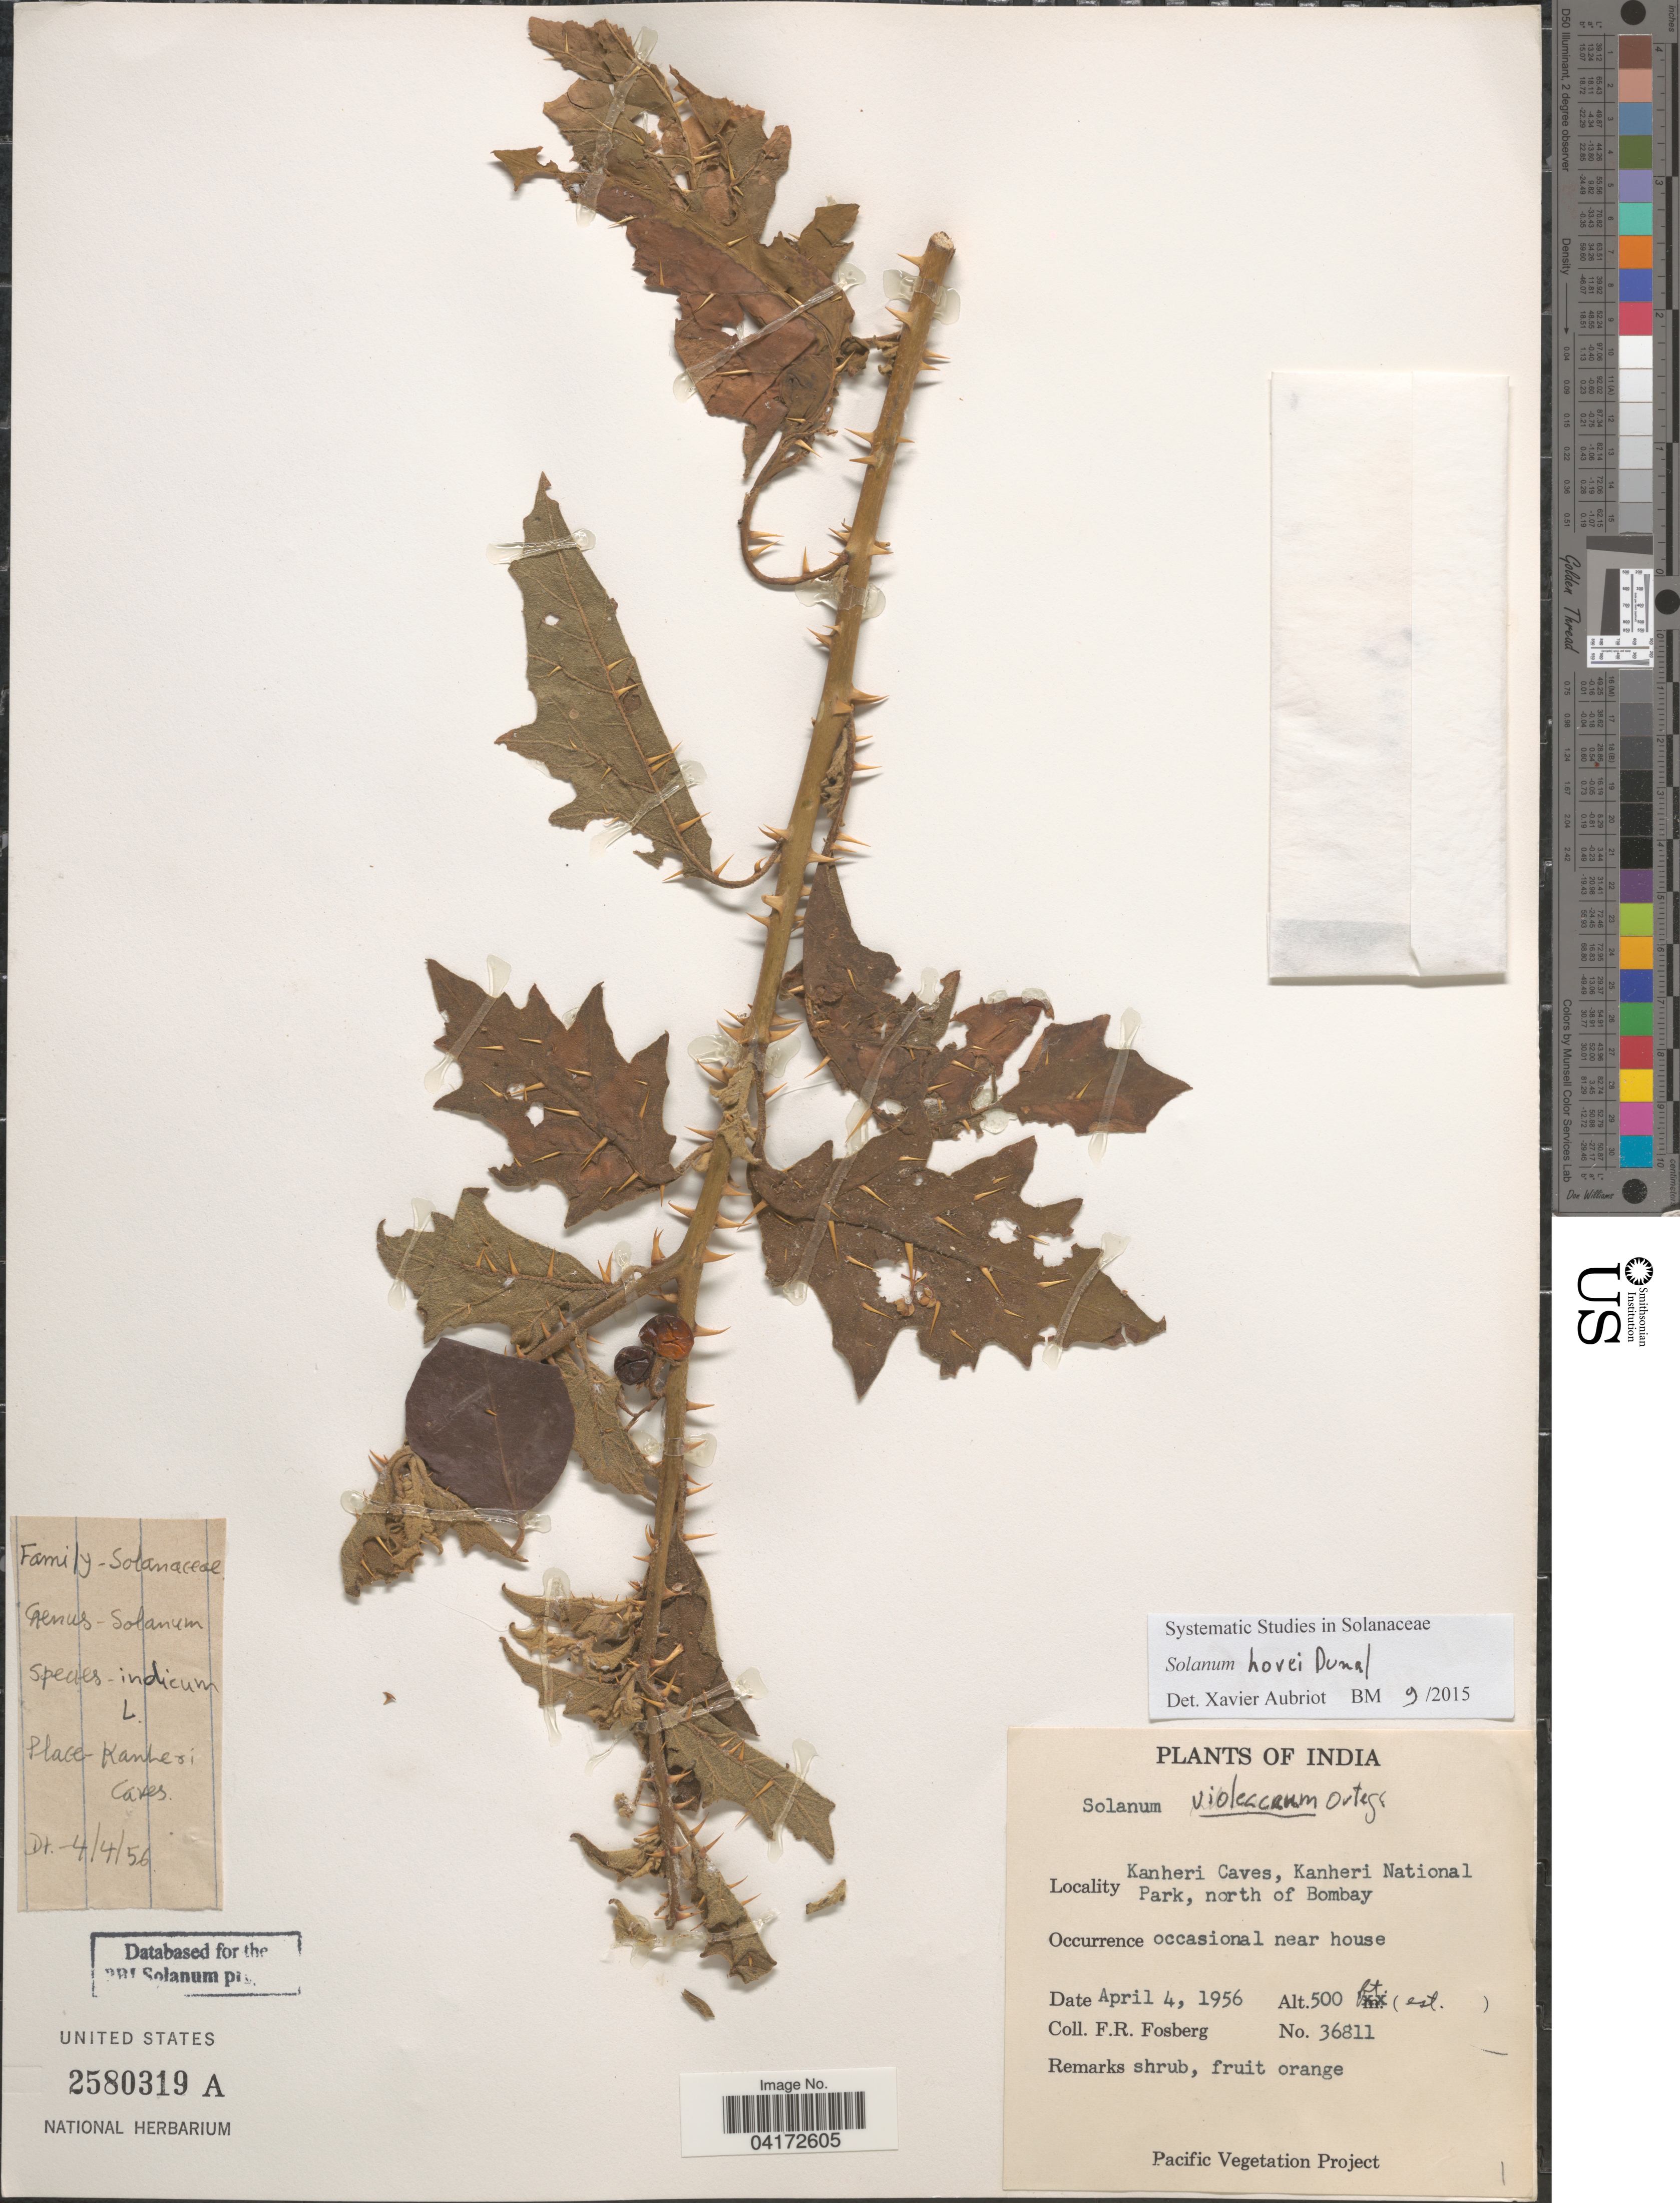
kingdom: Plantae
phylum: Tracheophyta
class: Magnoliopsida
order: Solanales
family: Solanaceae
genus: Solanum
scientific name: Solanum hovei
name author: Dunal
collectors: F. R. Fosberg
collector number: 36811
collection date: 1956-04-04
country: India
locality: Kanheri Caves, Kanheri National Park, north of Bombay.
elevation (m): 152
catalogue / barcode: US 2580319A